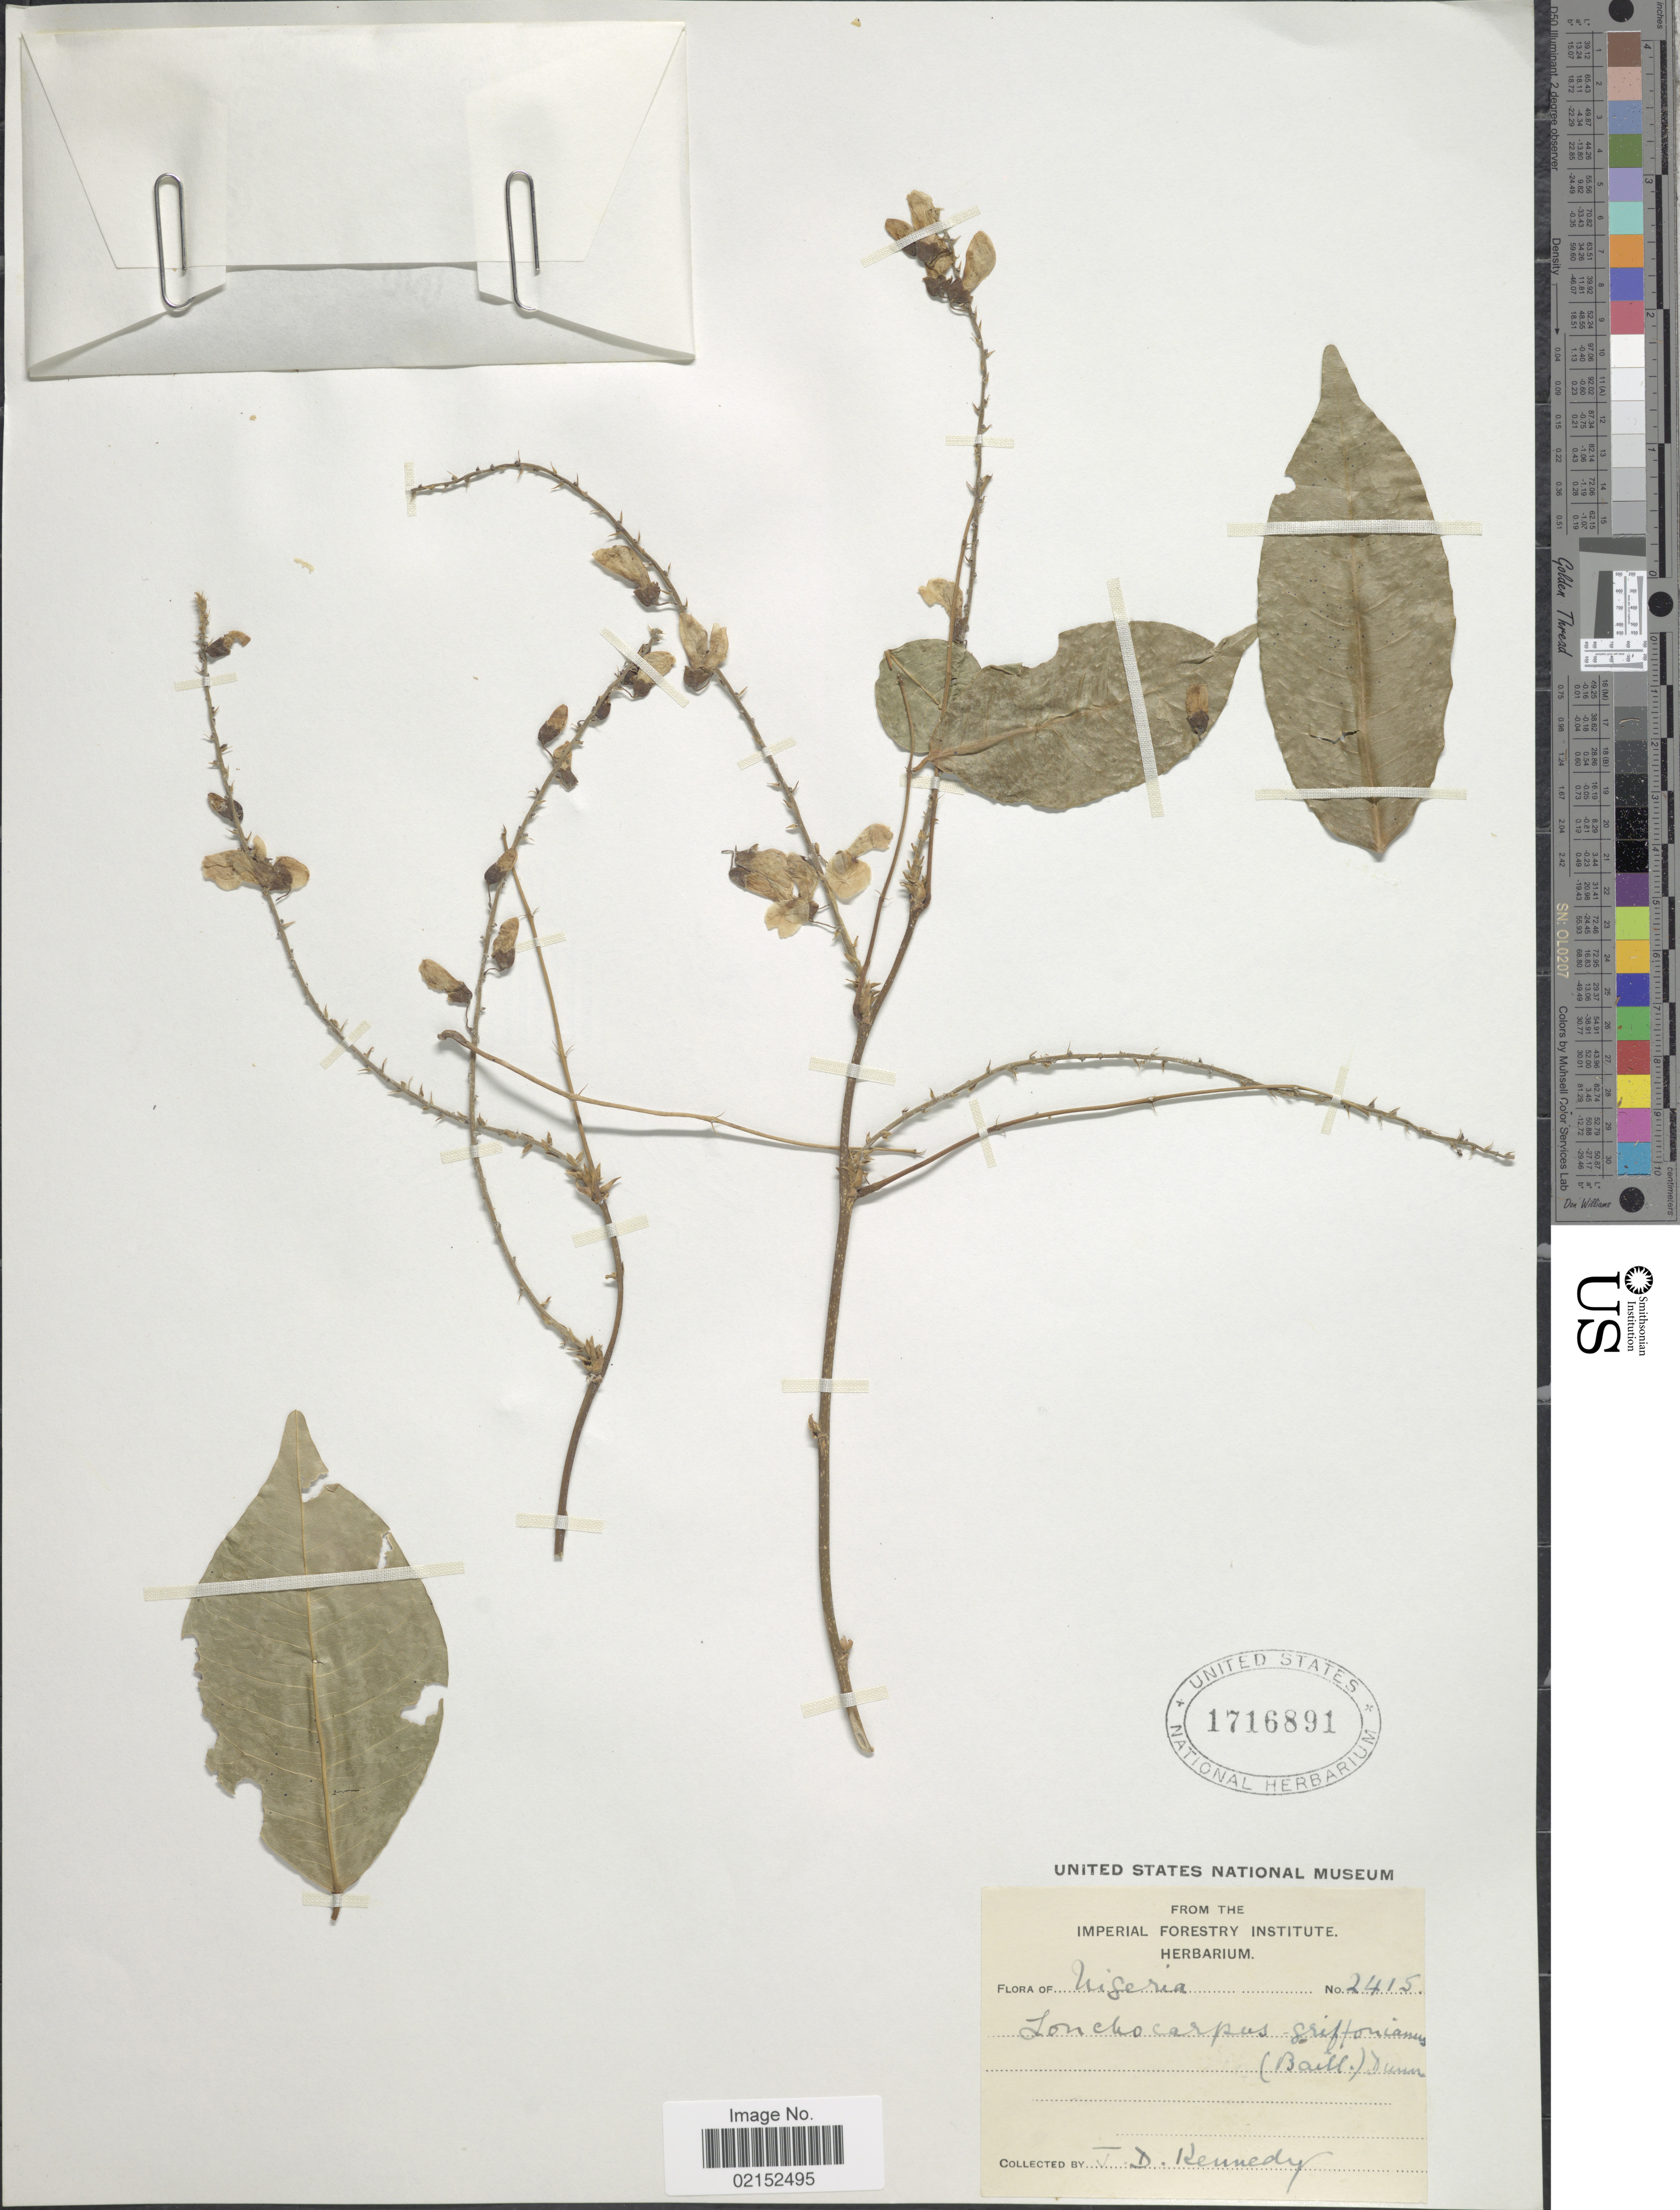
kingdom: Plantae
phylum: Tracheophyta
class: Magnoliopsida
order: Fabales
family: Fabaceae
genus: Lonchocarpus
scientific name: Lonchocarpus griffonianus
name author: Dunn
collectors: J. D. Kennedy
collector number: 2415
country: Nigeria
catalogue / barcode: US 1716891